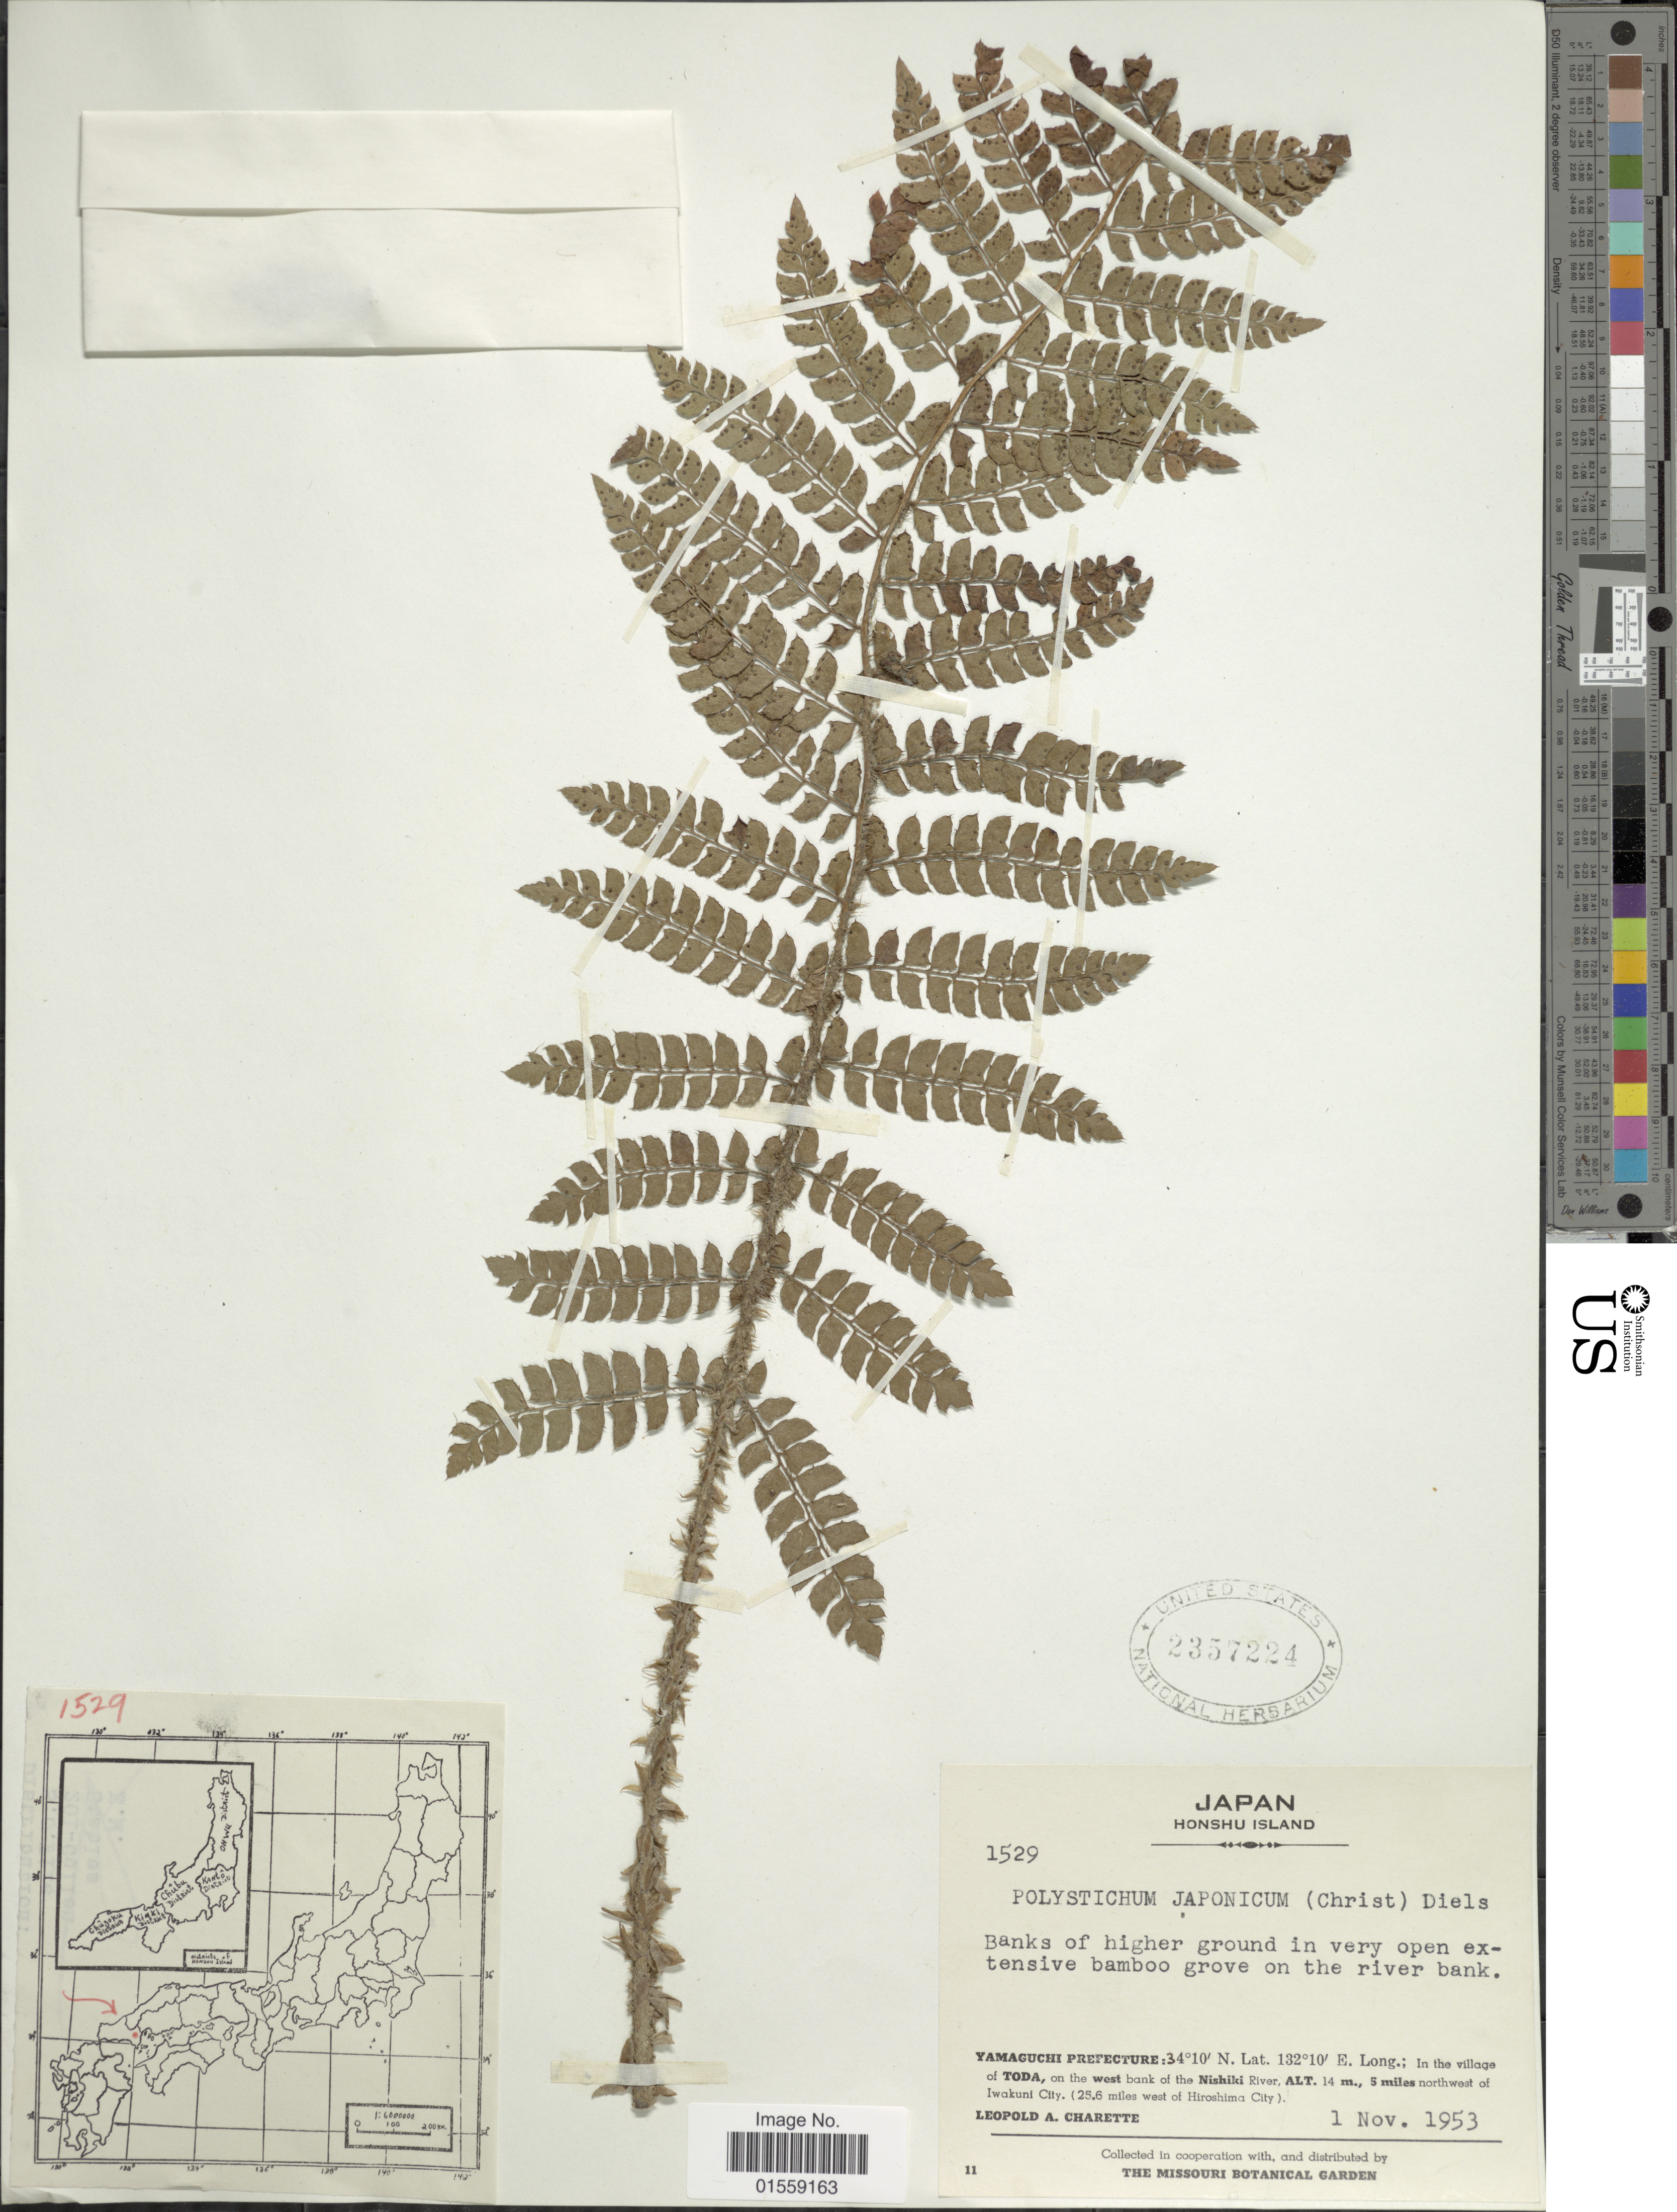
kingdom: Plantae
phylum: Tracheophyta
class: Polypodiopsida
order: Polypodiales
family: Dryopteridaceae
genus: Polystichum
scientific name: Polystichum japonicum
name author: Diels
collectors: L. A. Charette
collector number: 1529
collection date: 1953-11-01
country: Japan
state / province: Yamaguti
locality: Japan, Honshu Island, Yamaguchi Prefecture: in the village of Toda, on the west bank of the Nishiki River, 5 miles northwest of Iwakuni City. ( 25.6 miles west of Hiroshima City).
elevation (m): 14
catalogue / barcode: US 2357224